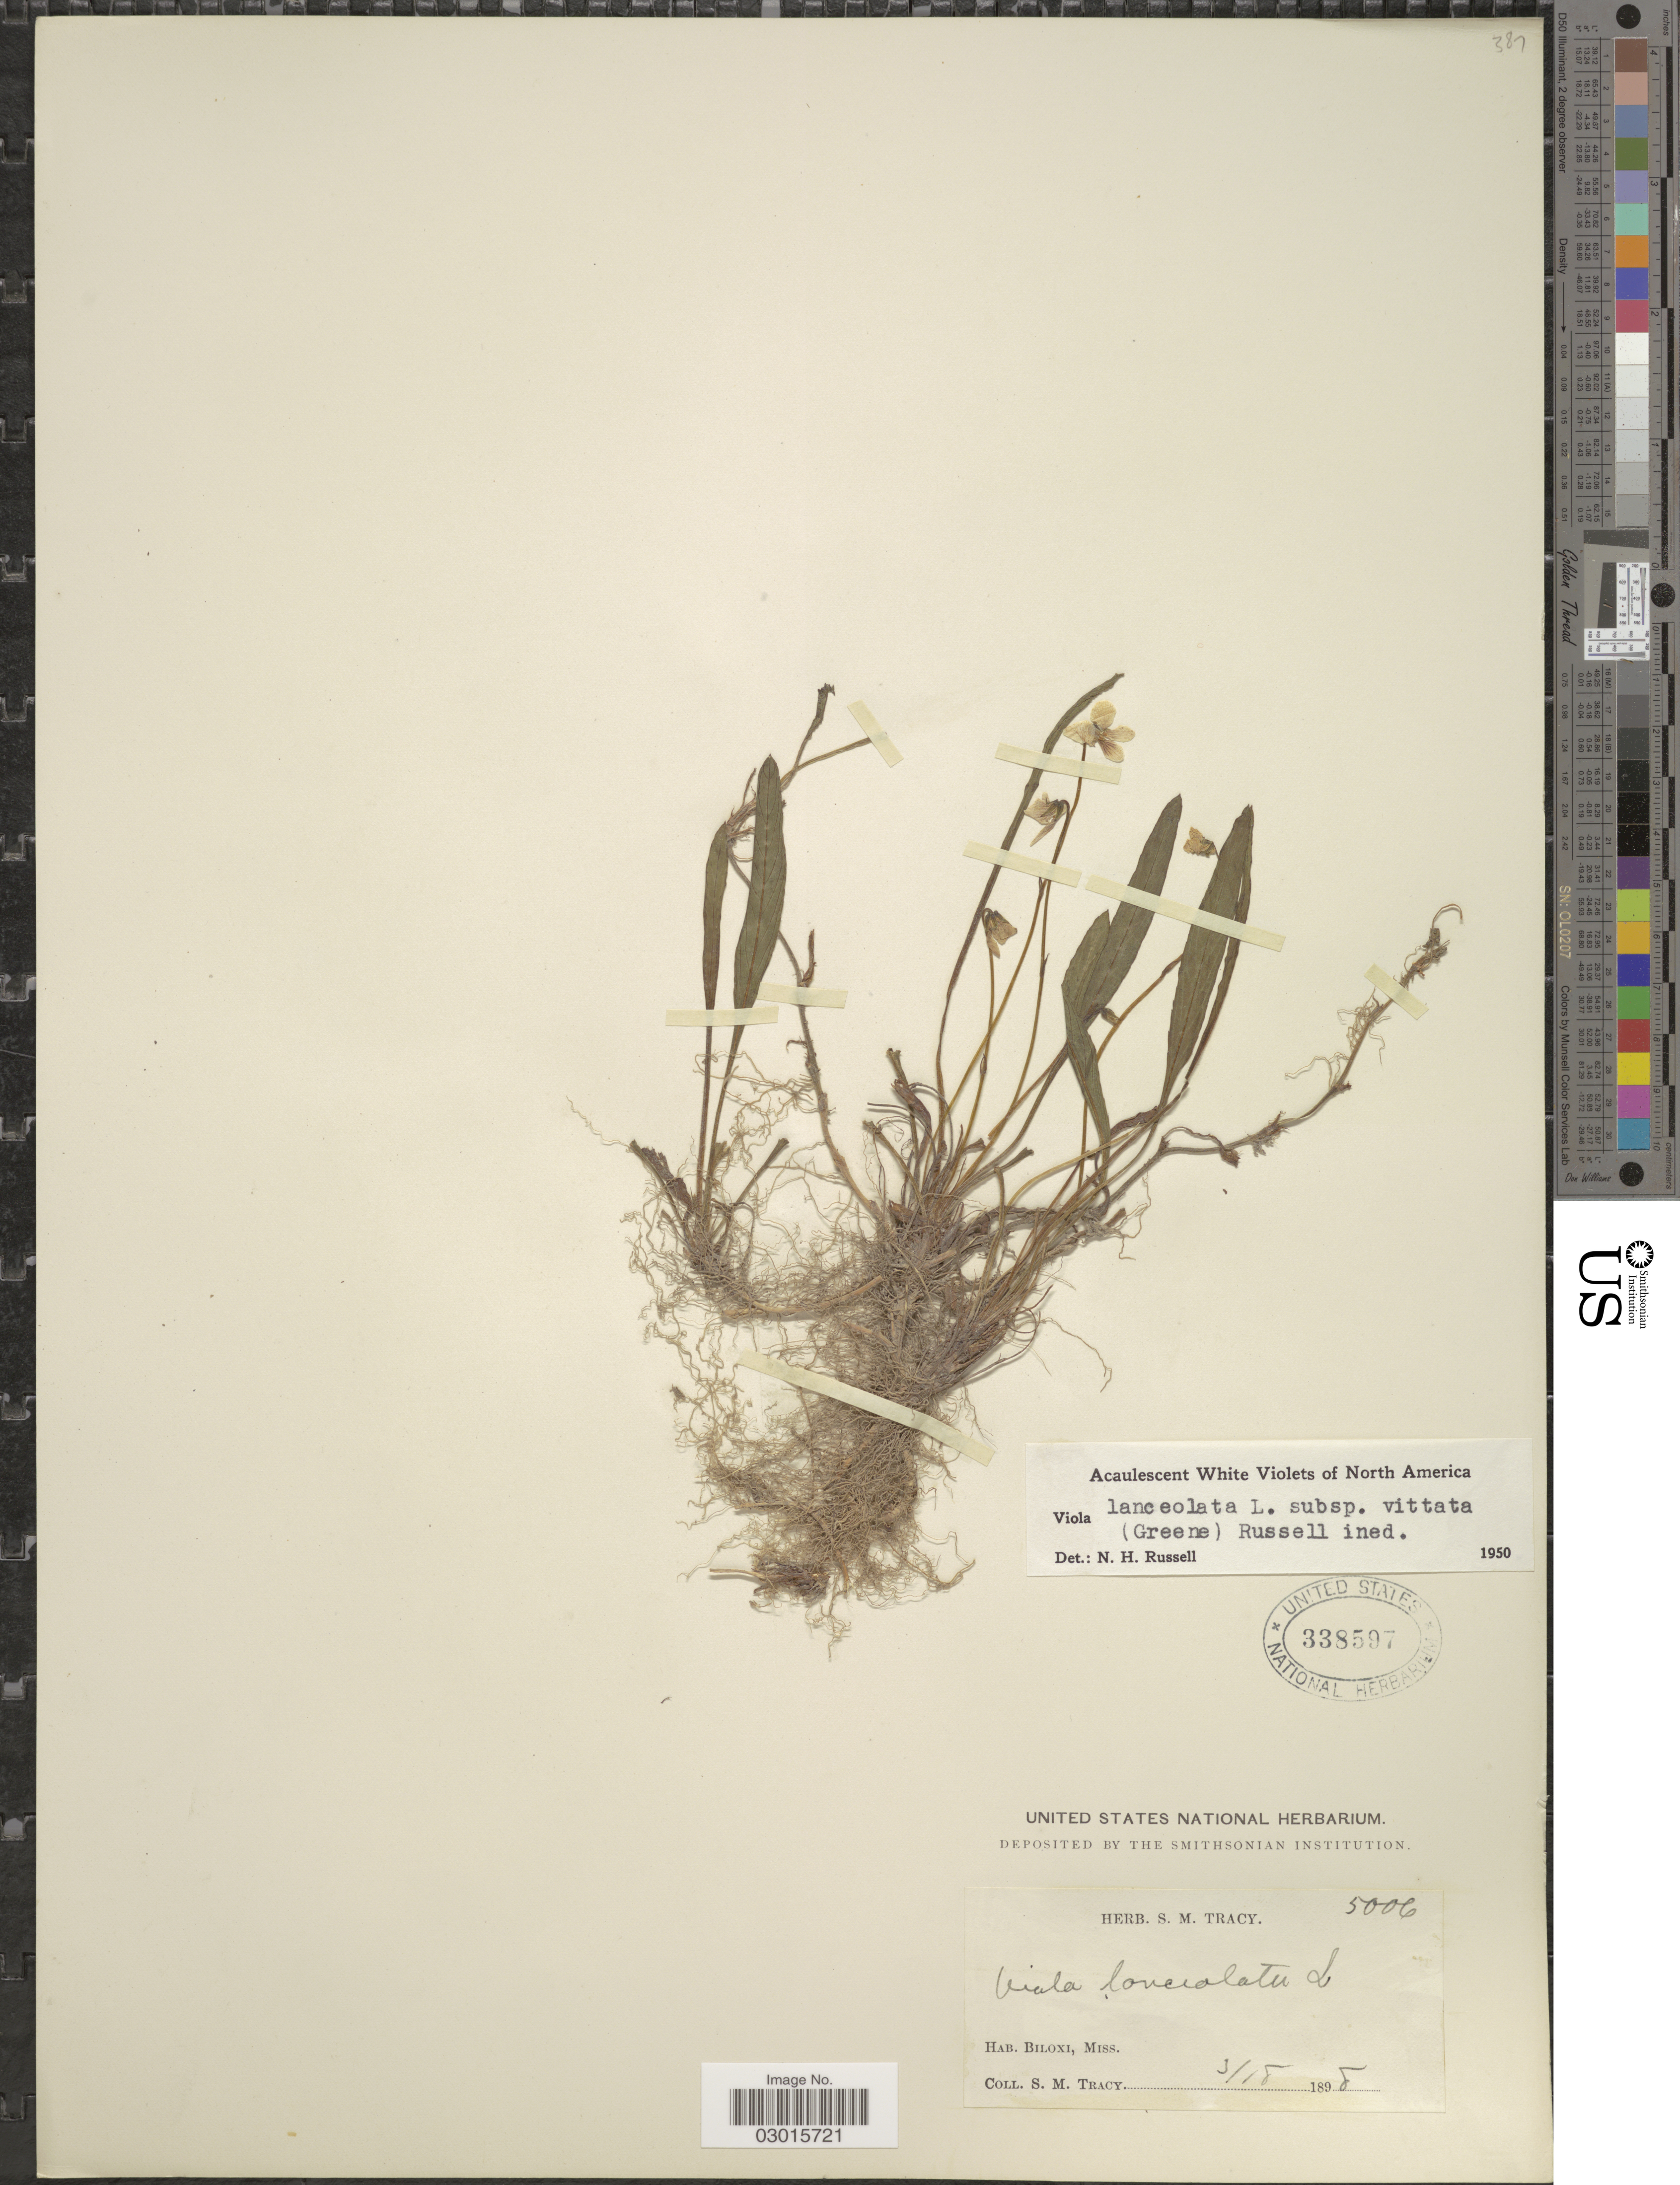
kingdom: Plantae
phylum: Tracheophyta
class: Magnoliopsida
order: Malpighiales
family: Violaceae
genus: Viola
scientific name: Viola lanceolata subsp. vittata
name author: (Greene) N. H. Russell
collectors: S. M. Tracy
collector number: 5006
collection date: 1898-03-18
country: United States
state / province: Mississippi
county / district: Harrison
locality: Biloxi, Miss.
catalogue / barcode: US 338597